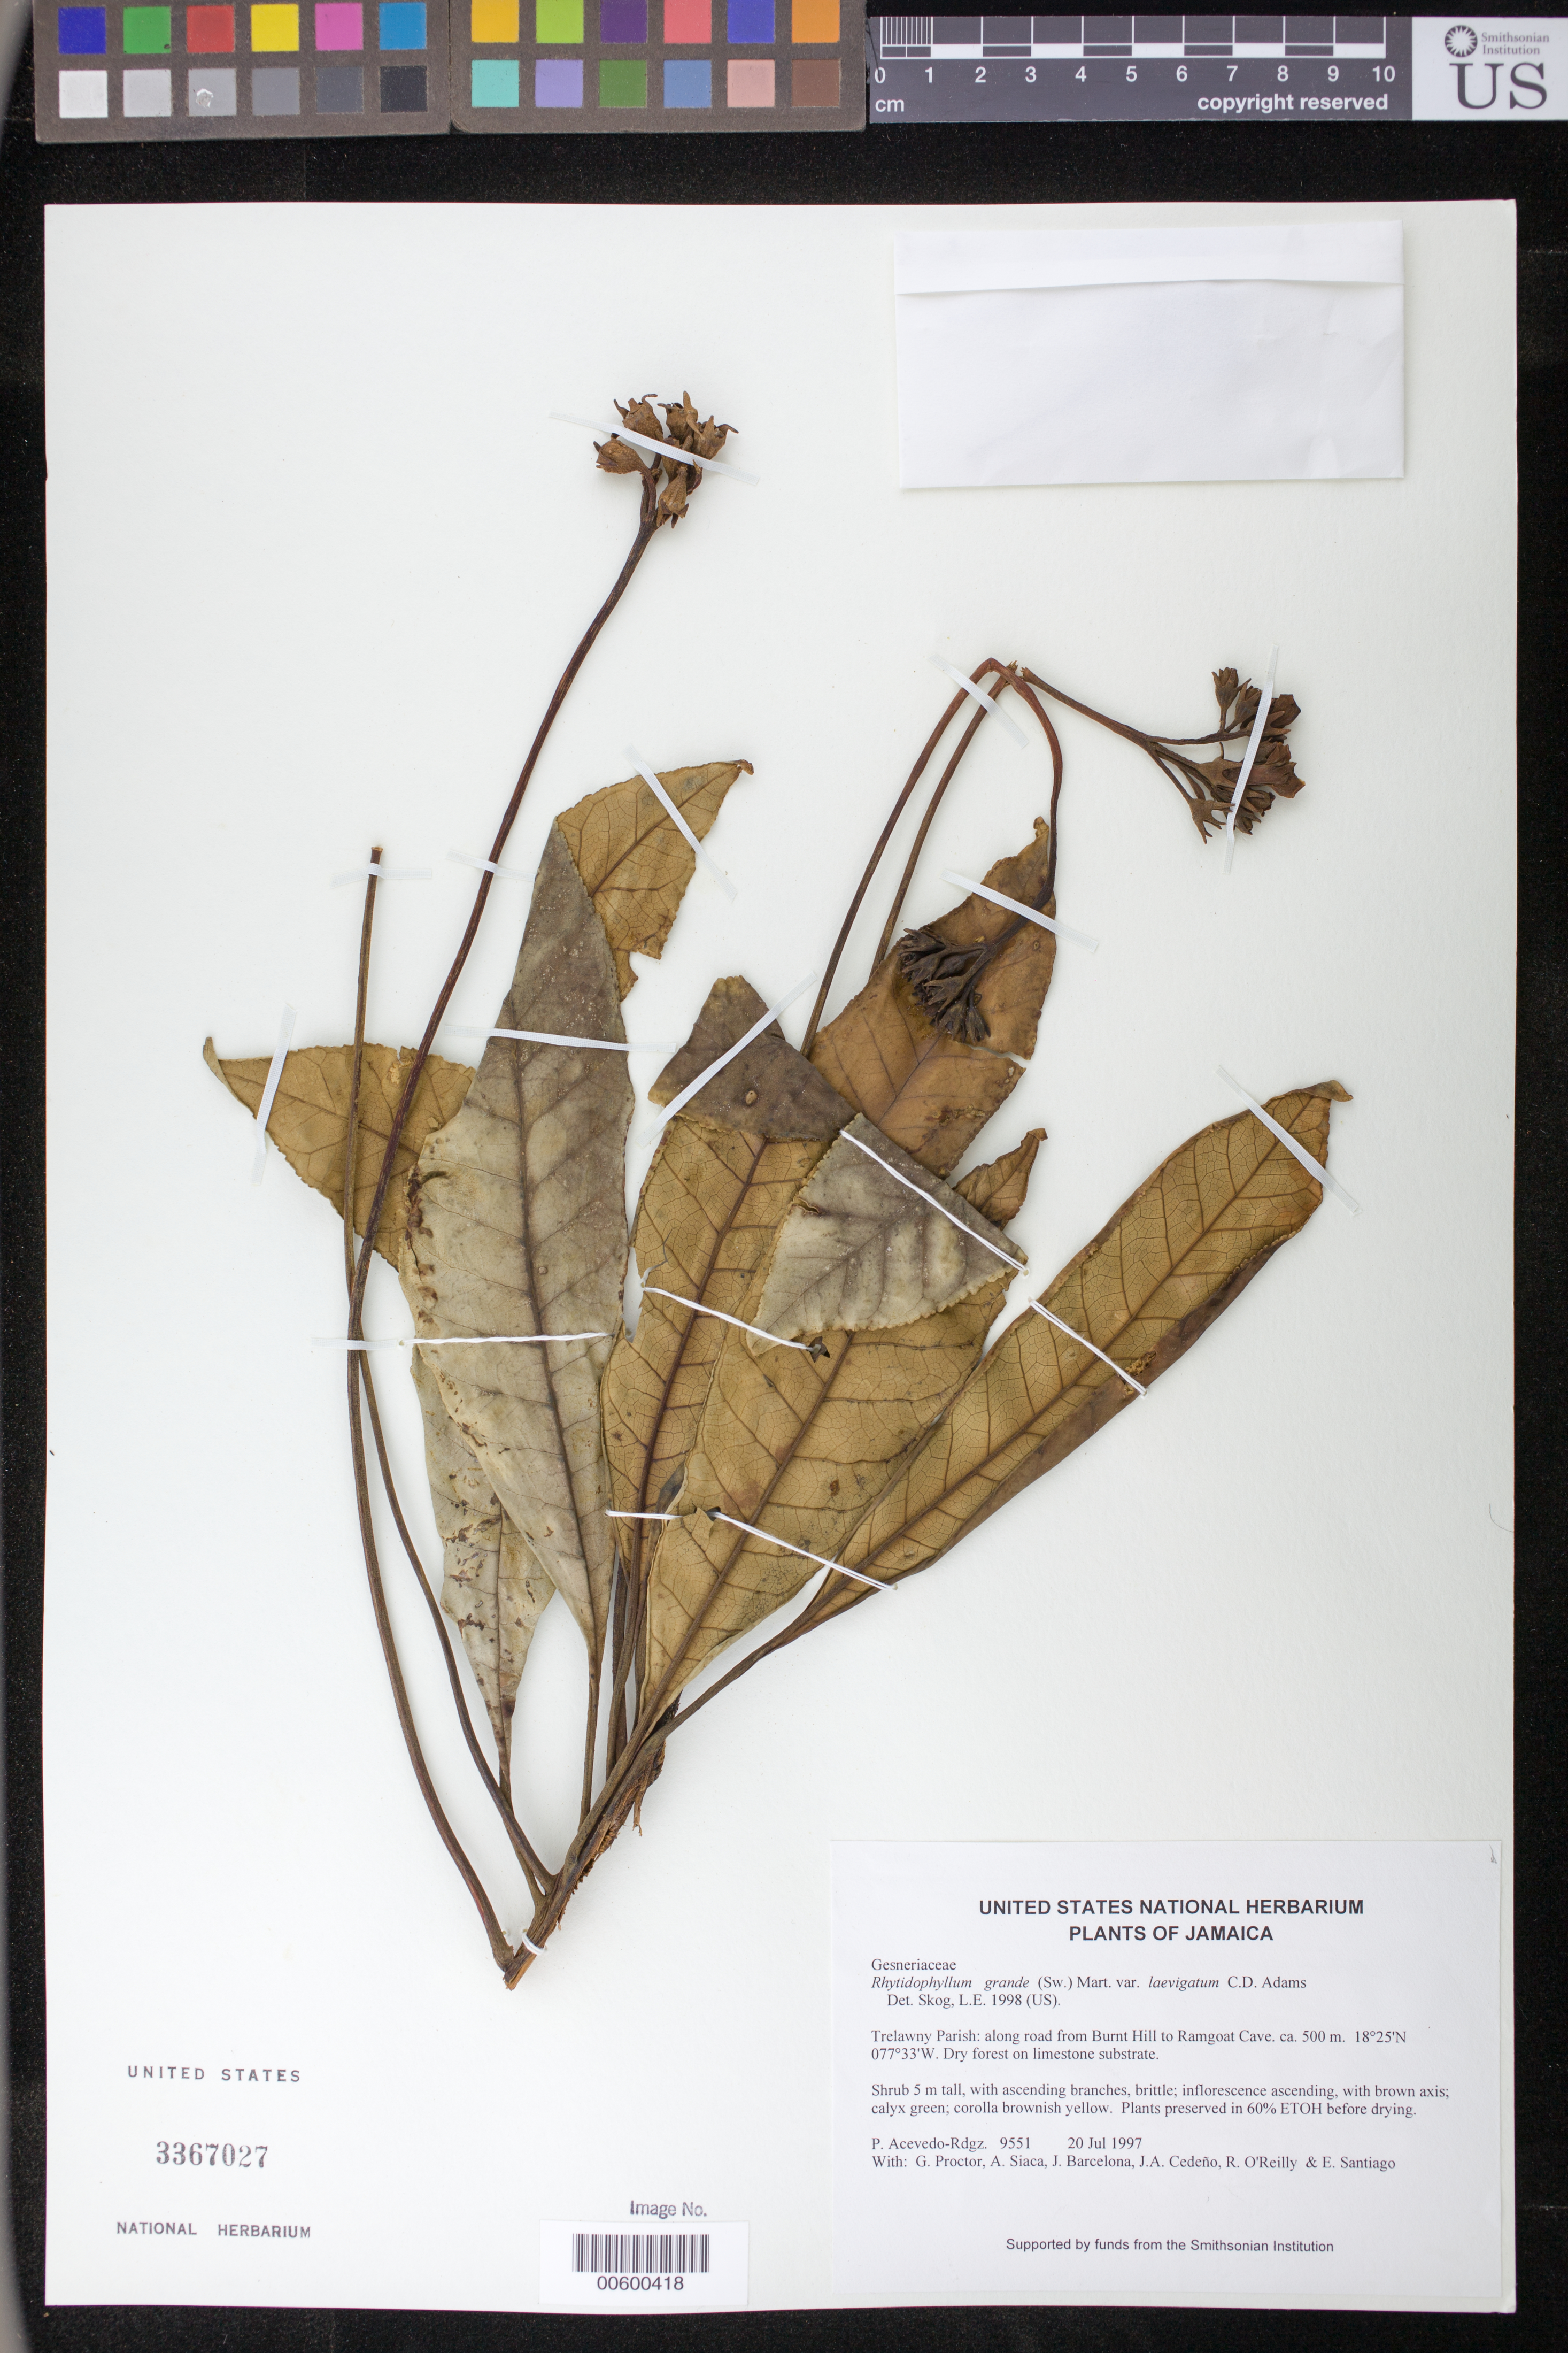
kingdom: Plantae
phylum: Tracheophyta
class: Magnoliopsida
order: Lamiales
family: Gesneriaceae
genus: Rhytidophyllum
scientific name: Rhytidophyllum grande var. laevigatum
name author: C.D. Adams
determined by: Skog, Laurence E.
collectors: P. Acevedo-Rodr., G. R. Proctor, A. Siaca, J. Barcelona, J. A. Cedeño M. & R. O'Reilly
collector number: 9551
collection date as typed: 20 Jul 1997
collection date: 1997-07-20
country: Jamaica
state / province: Trelawny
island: Jamaica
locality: Trelawny Parish: along road from Burnt Hill to Ramgoat Cave.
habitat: Dry forest on limestone substrate.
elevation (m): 500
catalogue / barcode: US 3367027